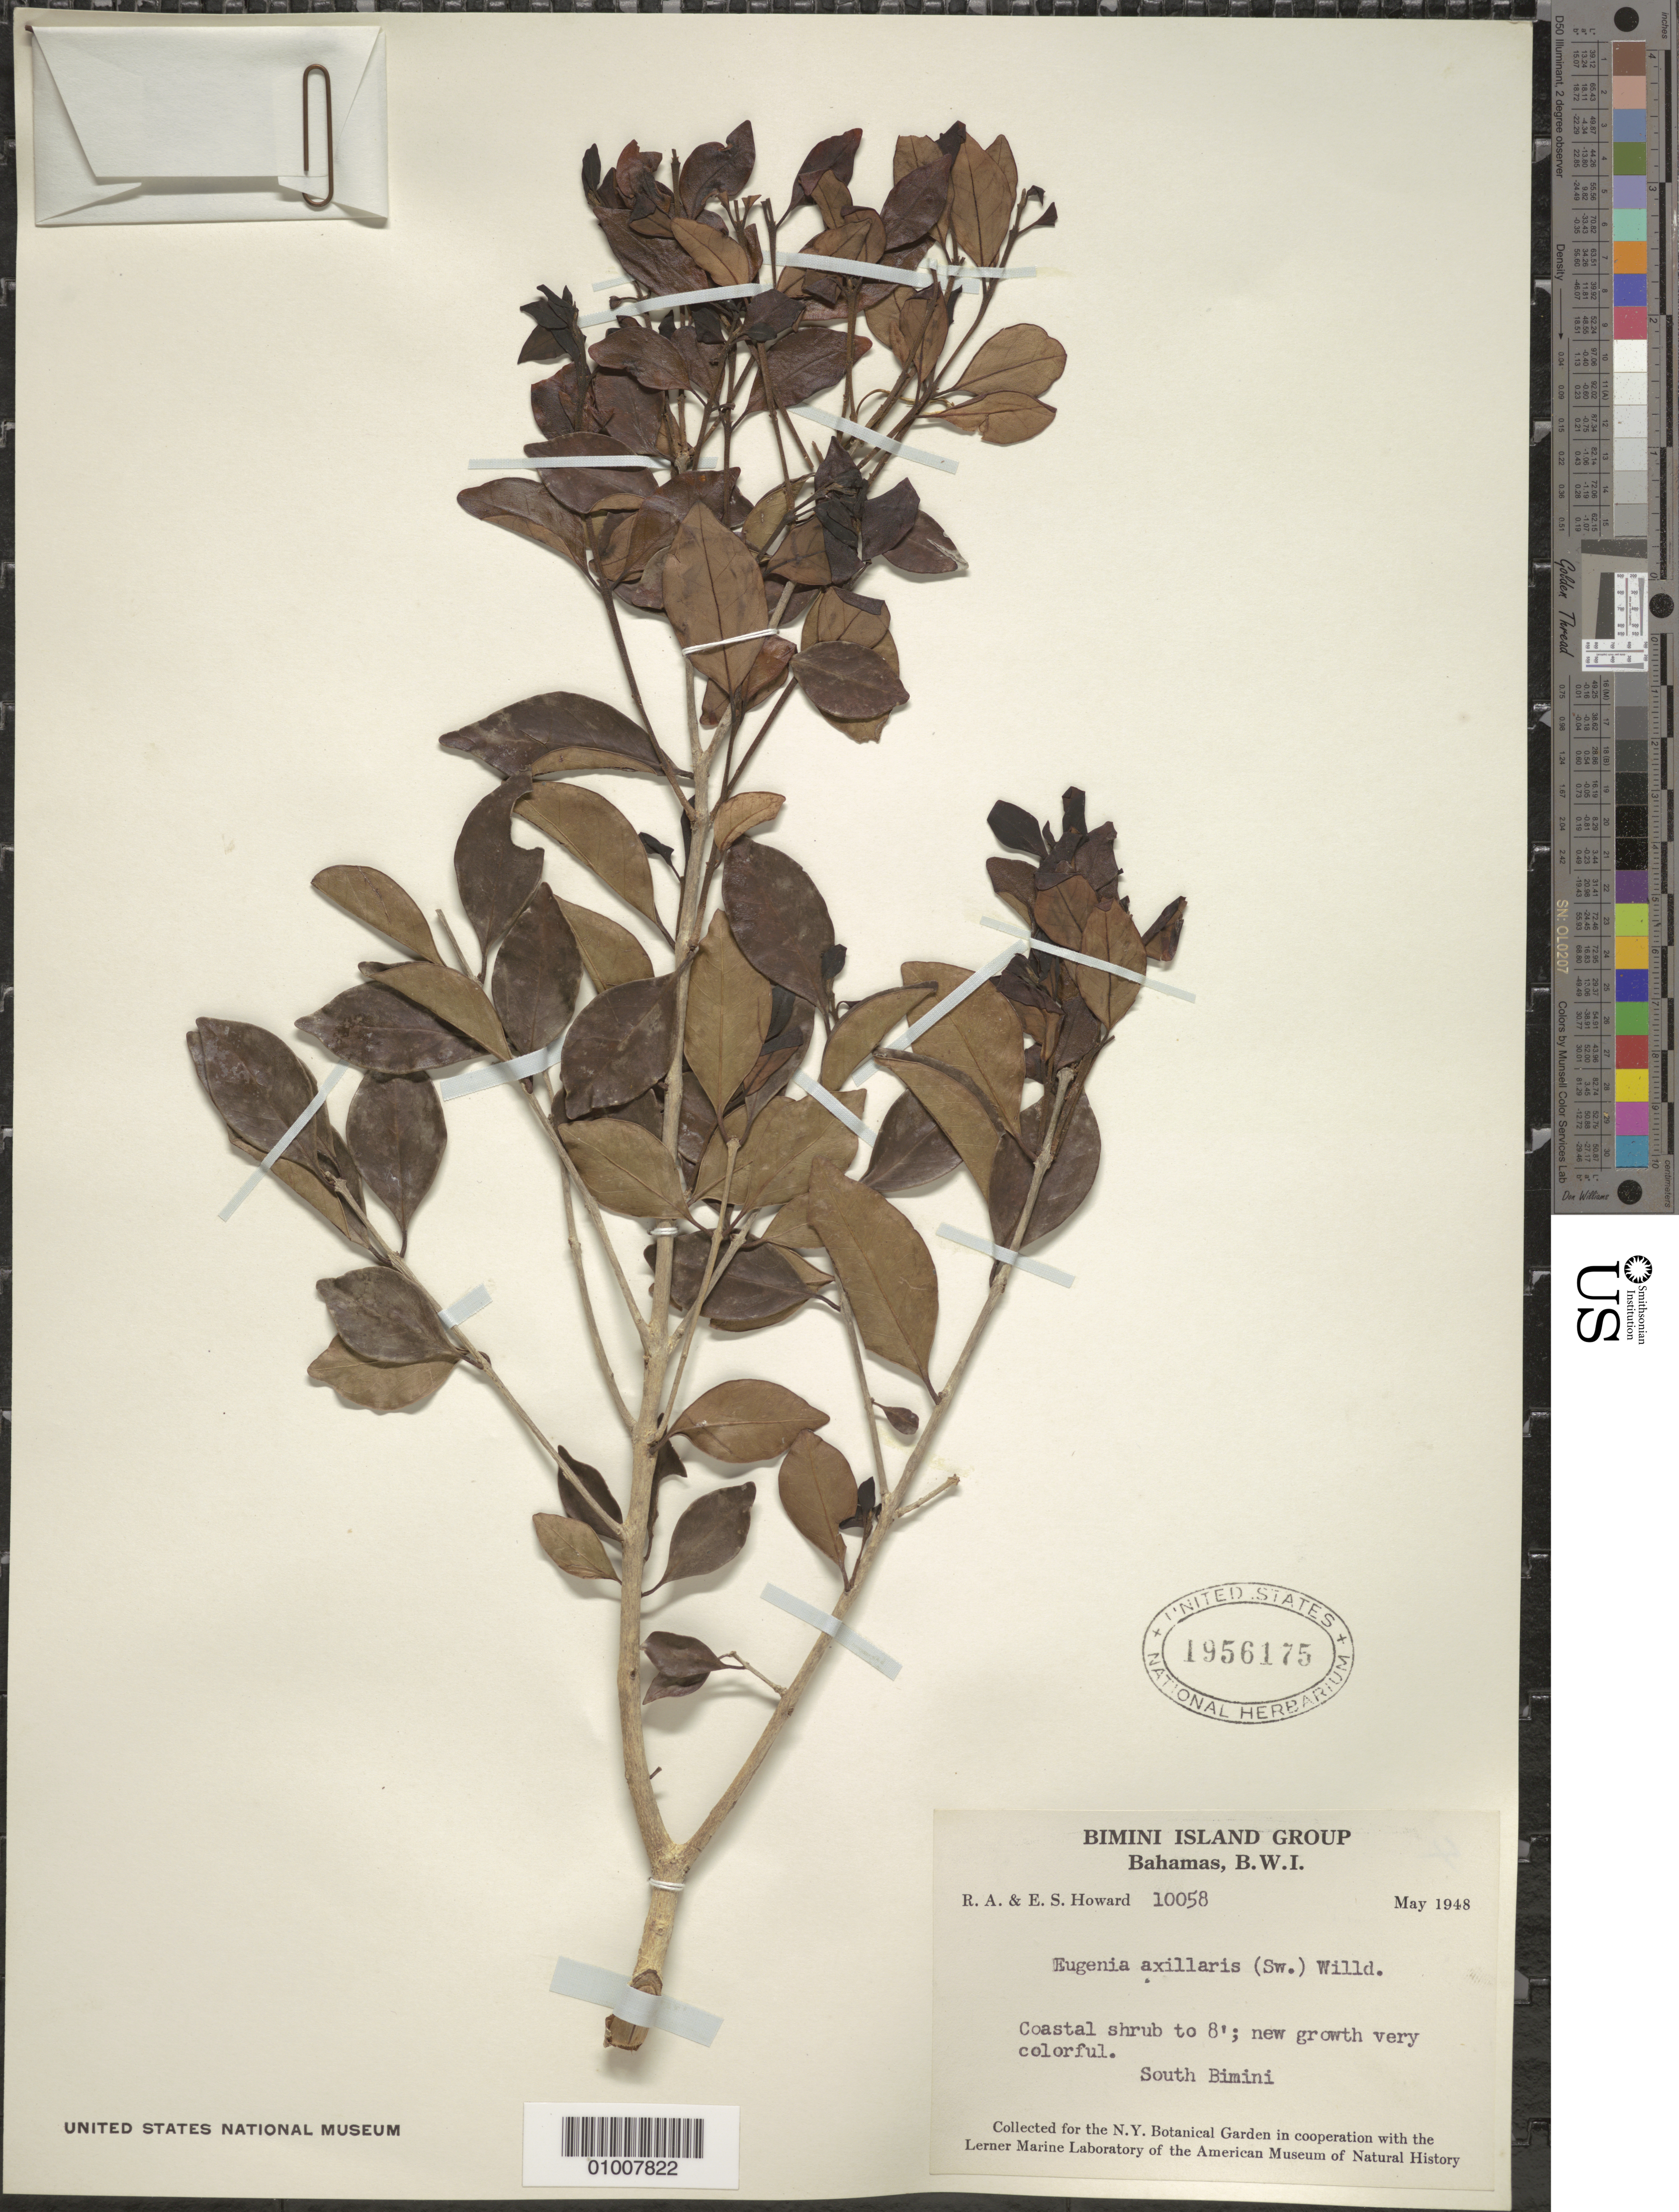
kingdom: Plantae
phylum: Tracheophyta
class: Magnoliopsida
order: Myrtales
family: Myrtaceae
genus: Eugenia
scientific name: Eugenia axillaris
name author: (Sw.) Willd.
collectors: R. A. Howard & E. S. Howard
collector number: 10058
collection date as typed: May 1948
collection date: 1948-05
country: Bahamas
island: South Bimini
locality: Coastal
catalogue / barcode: US 1956175